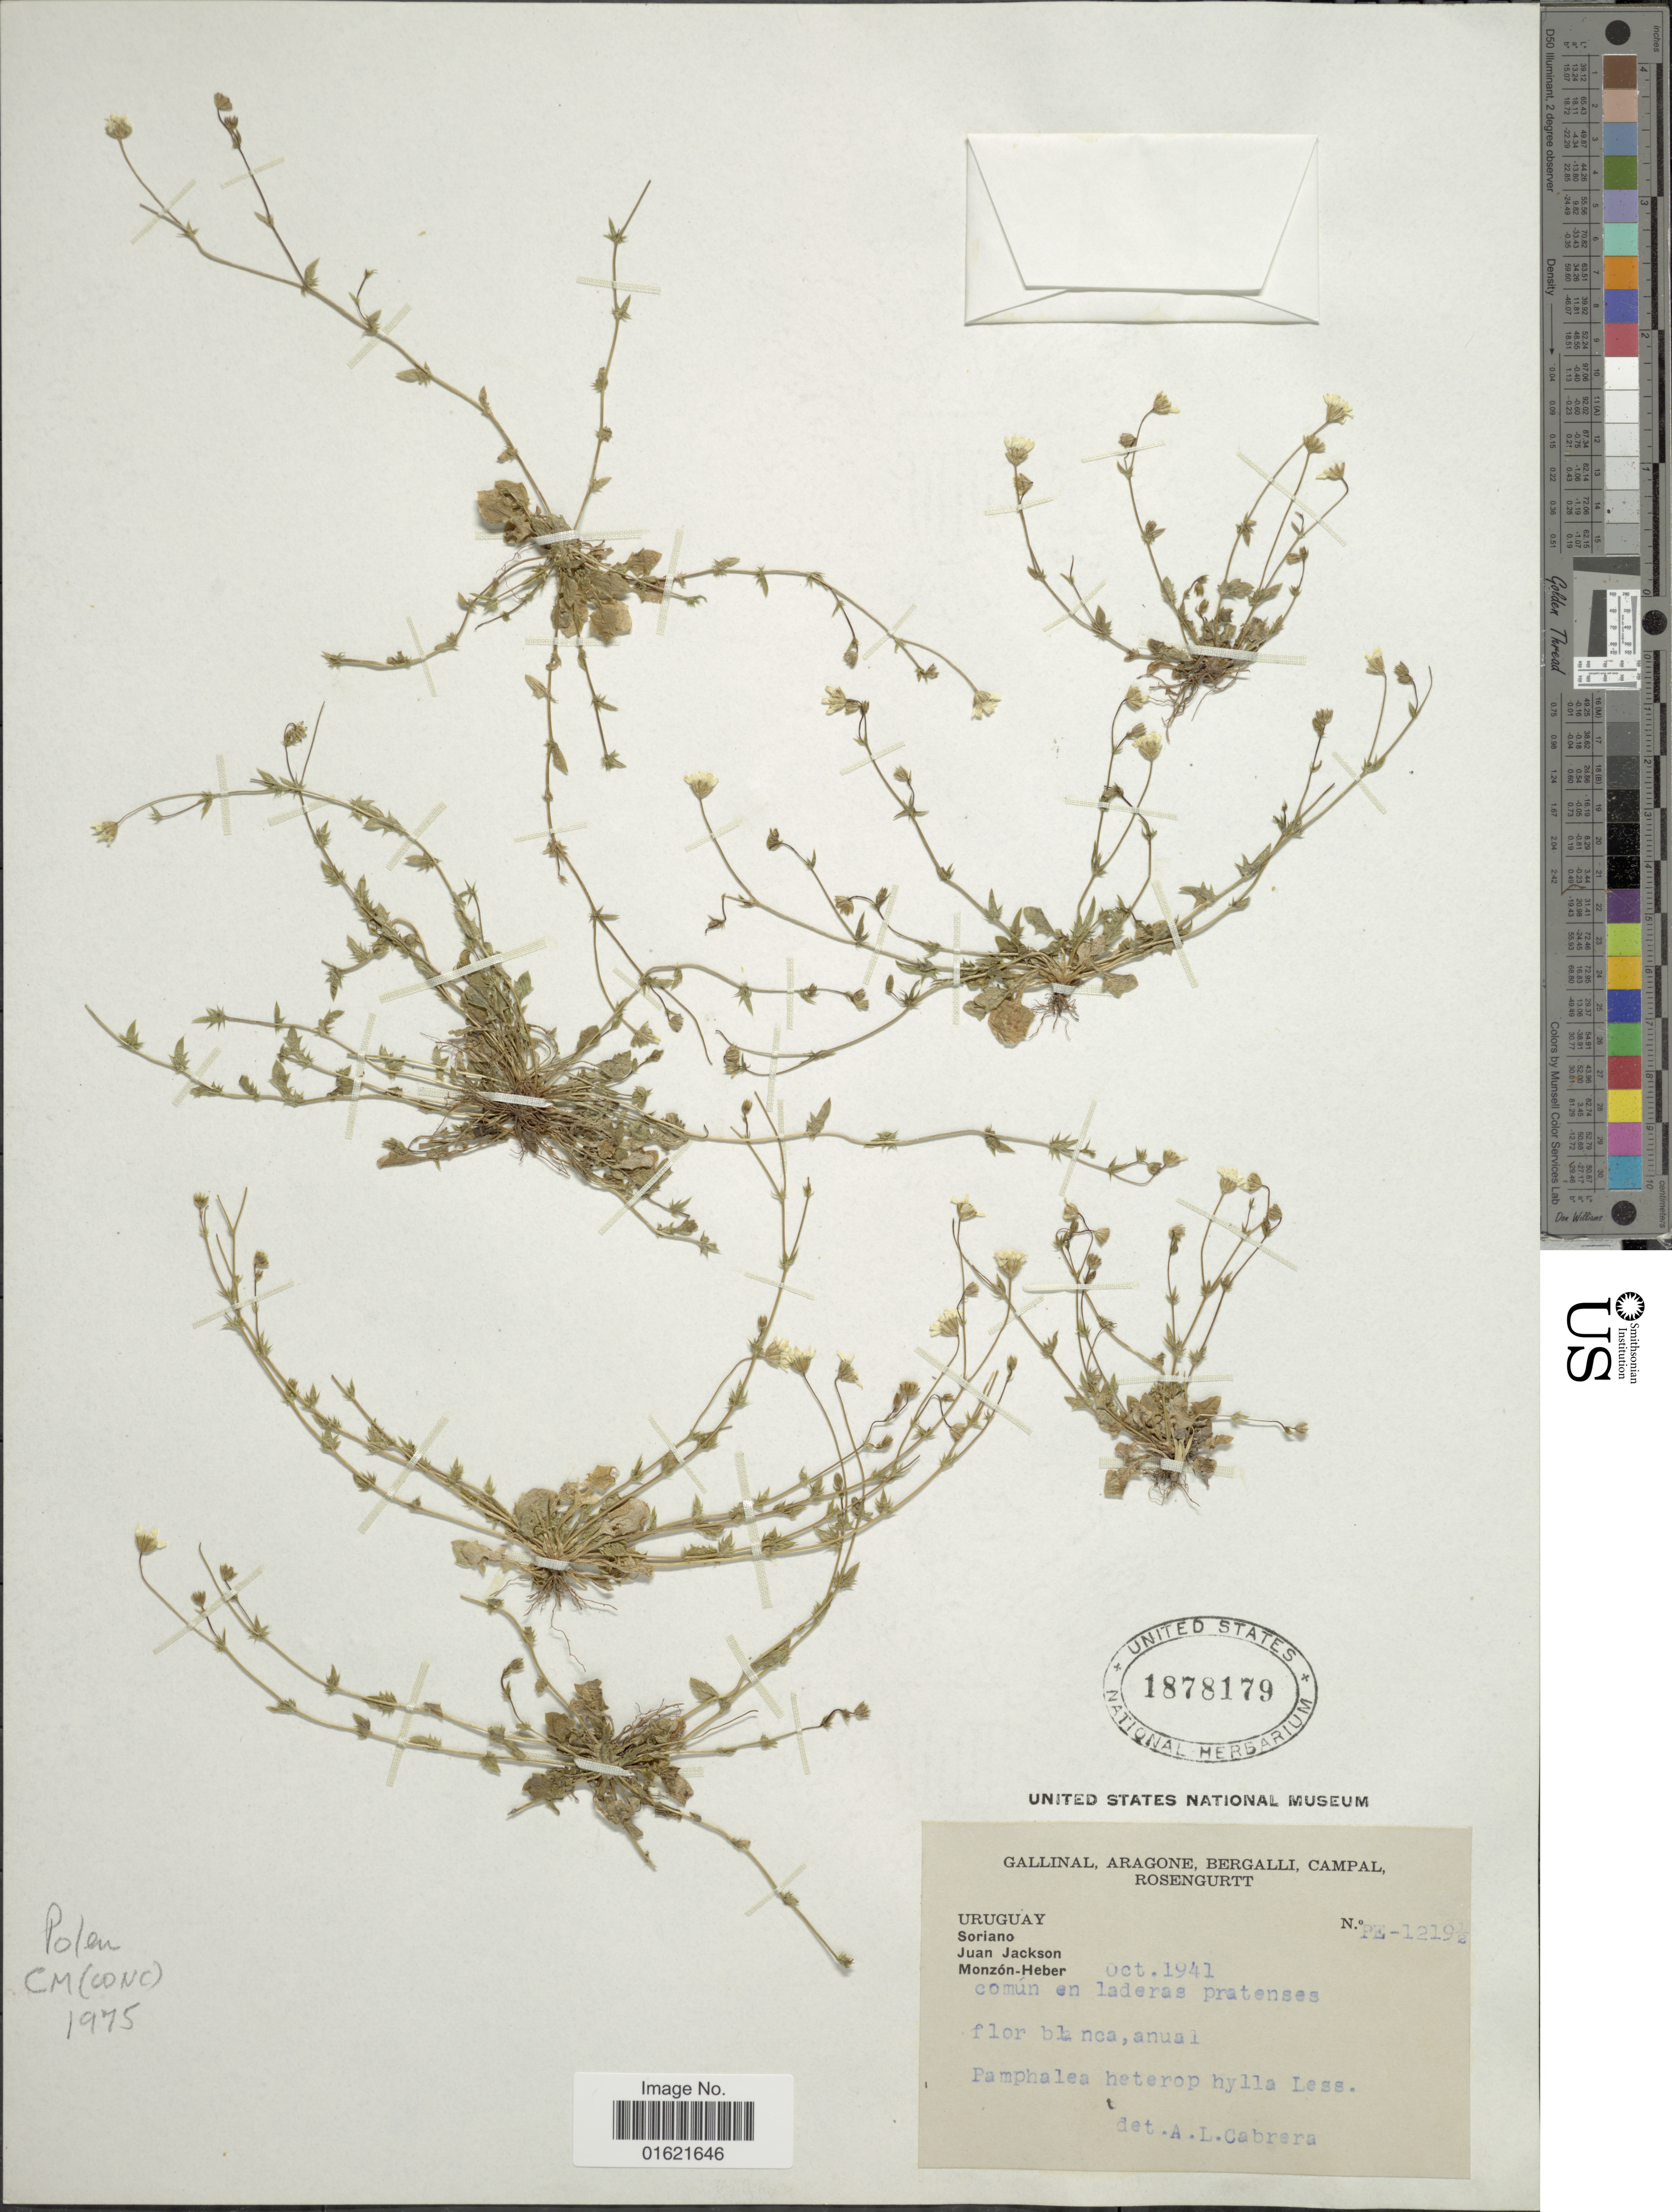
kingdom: Plantae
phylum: Tracheophyta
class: Magnoliopsida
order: Asterales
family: Asteraceae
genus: Panphalea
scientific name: Panphalea heterophylla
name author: Less.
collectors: J. Jackson & Monzon-Heber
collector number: PE-1219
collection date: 1941-10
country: Uruguay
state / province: Soriano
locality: Comun en laderas pratenses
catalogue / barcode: US 1878179